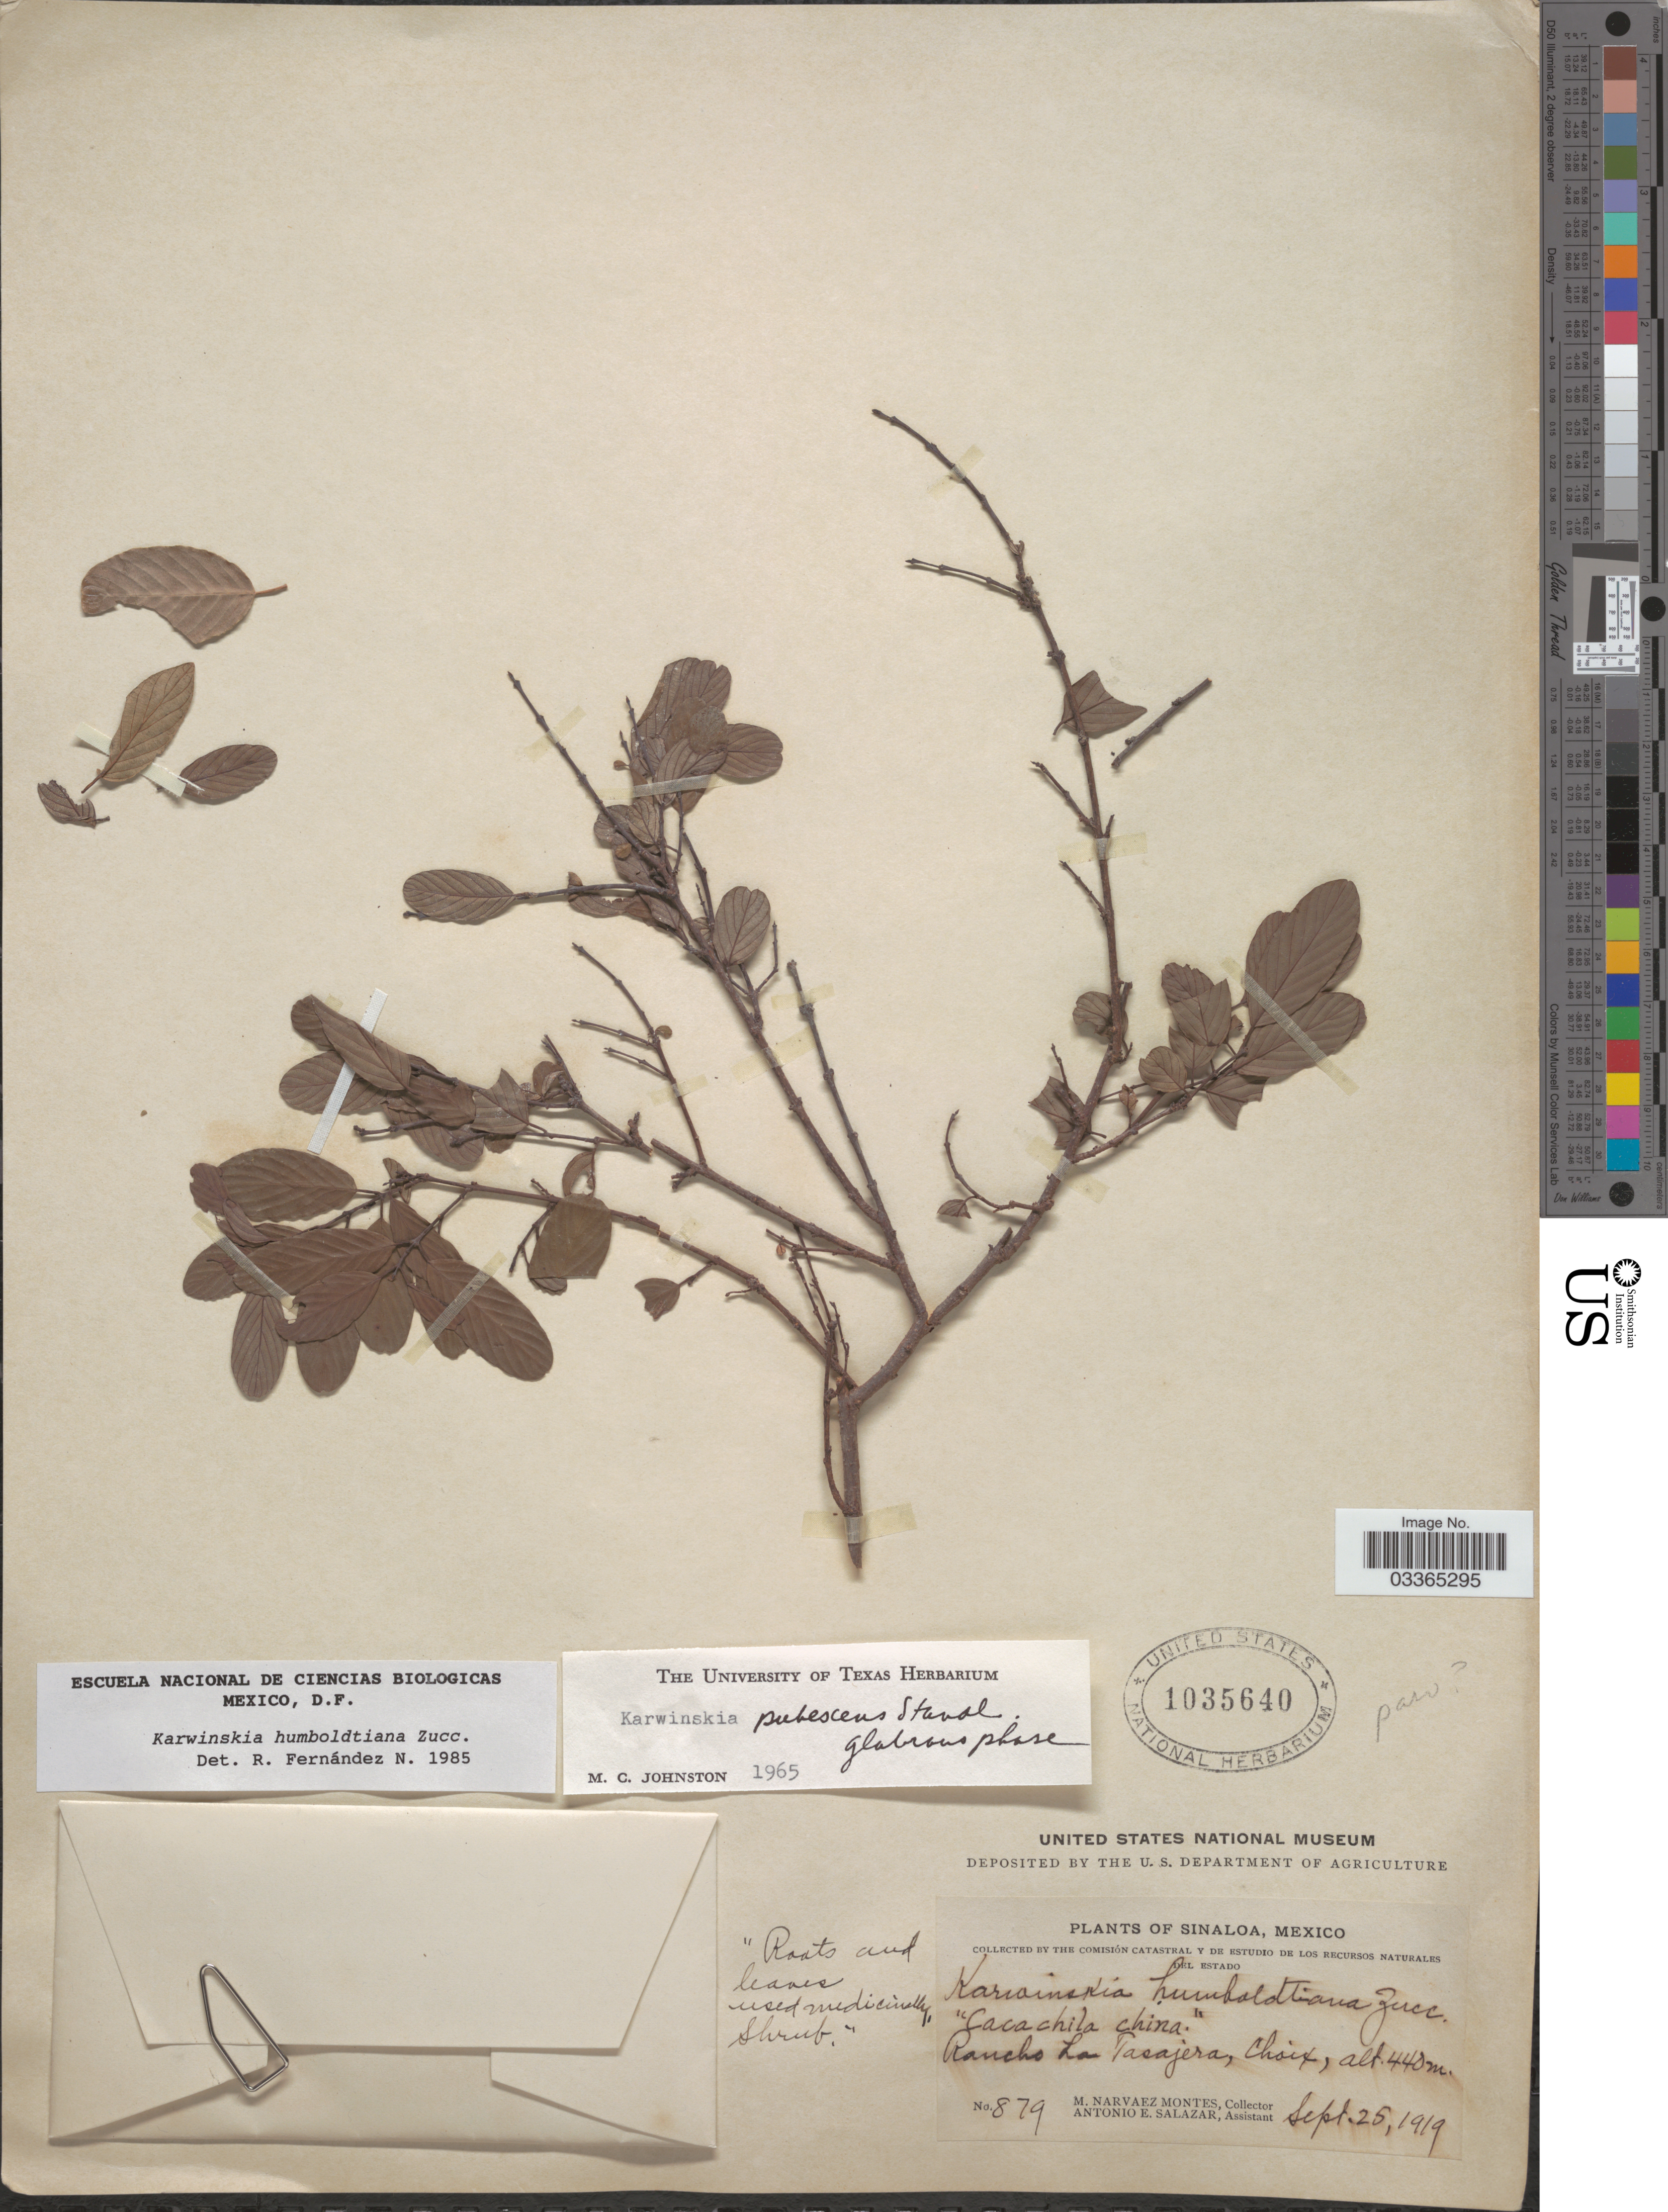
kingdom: Plantae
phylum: Tracheophyta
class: Magnoliopsida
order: Rosales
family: Rhamnaceae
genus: Karwinskia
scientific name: Karwinskia humboldtiana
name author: (Schult.) Zucc.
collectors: M. Narvaez-Montes & A. E. Salazar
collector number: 879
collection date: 1919-09-25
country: Mexico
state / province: Sinaloa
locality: Rancho La Tasajera, Choix.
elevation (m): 440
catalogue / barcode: US 1035640